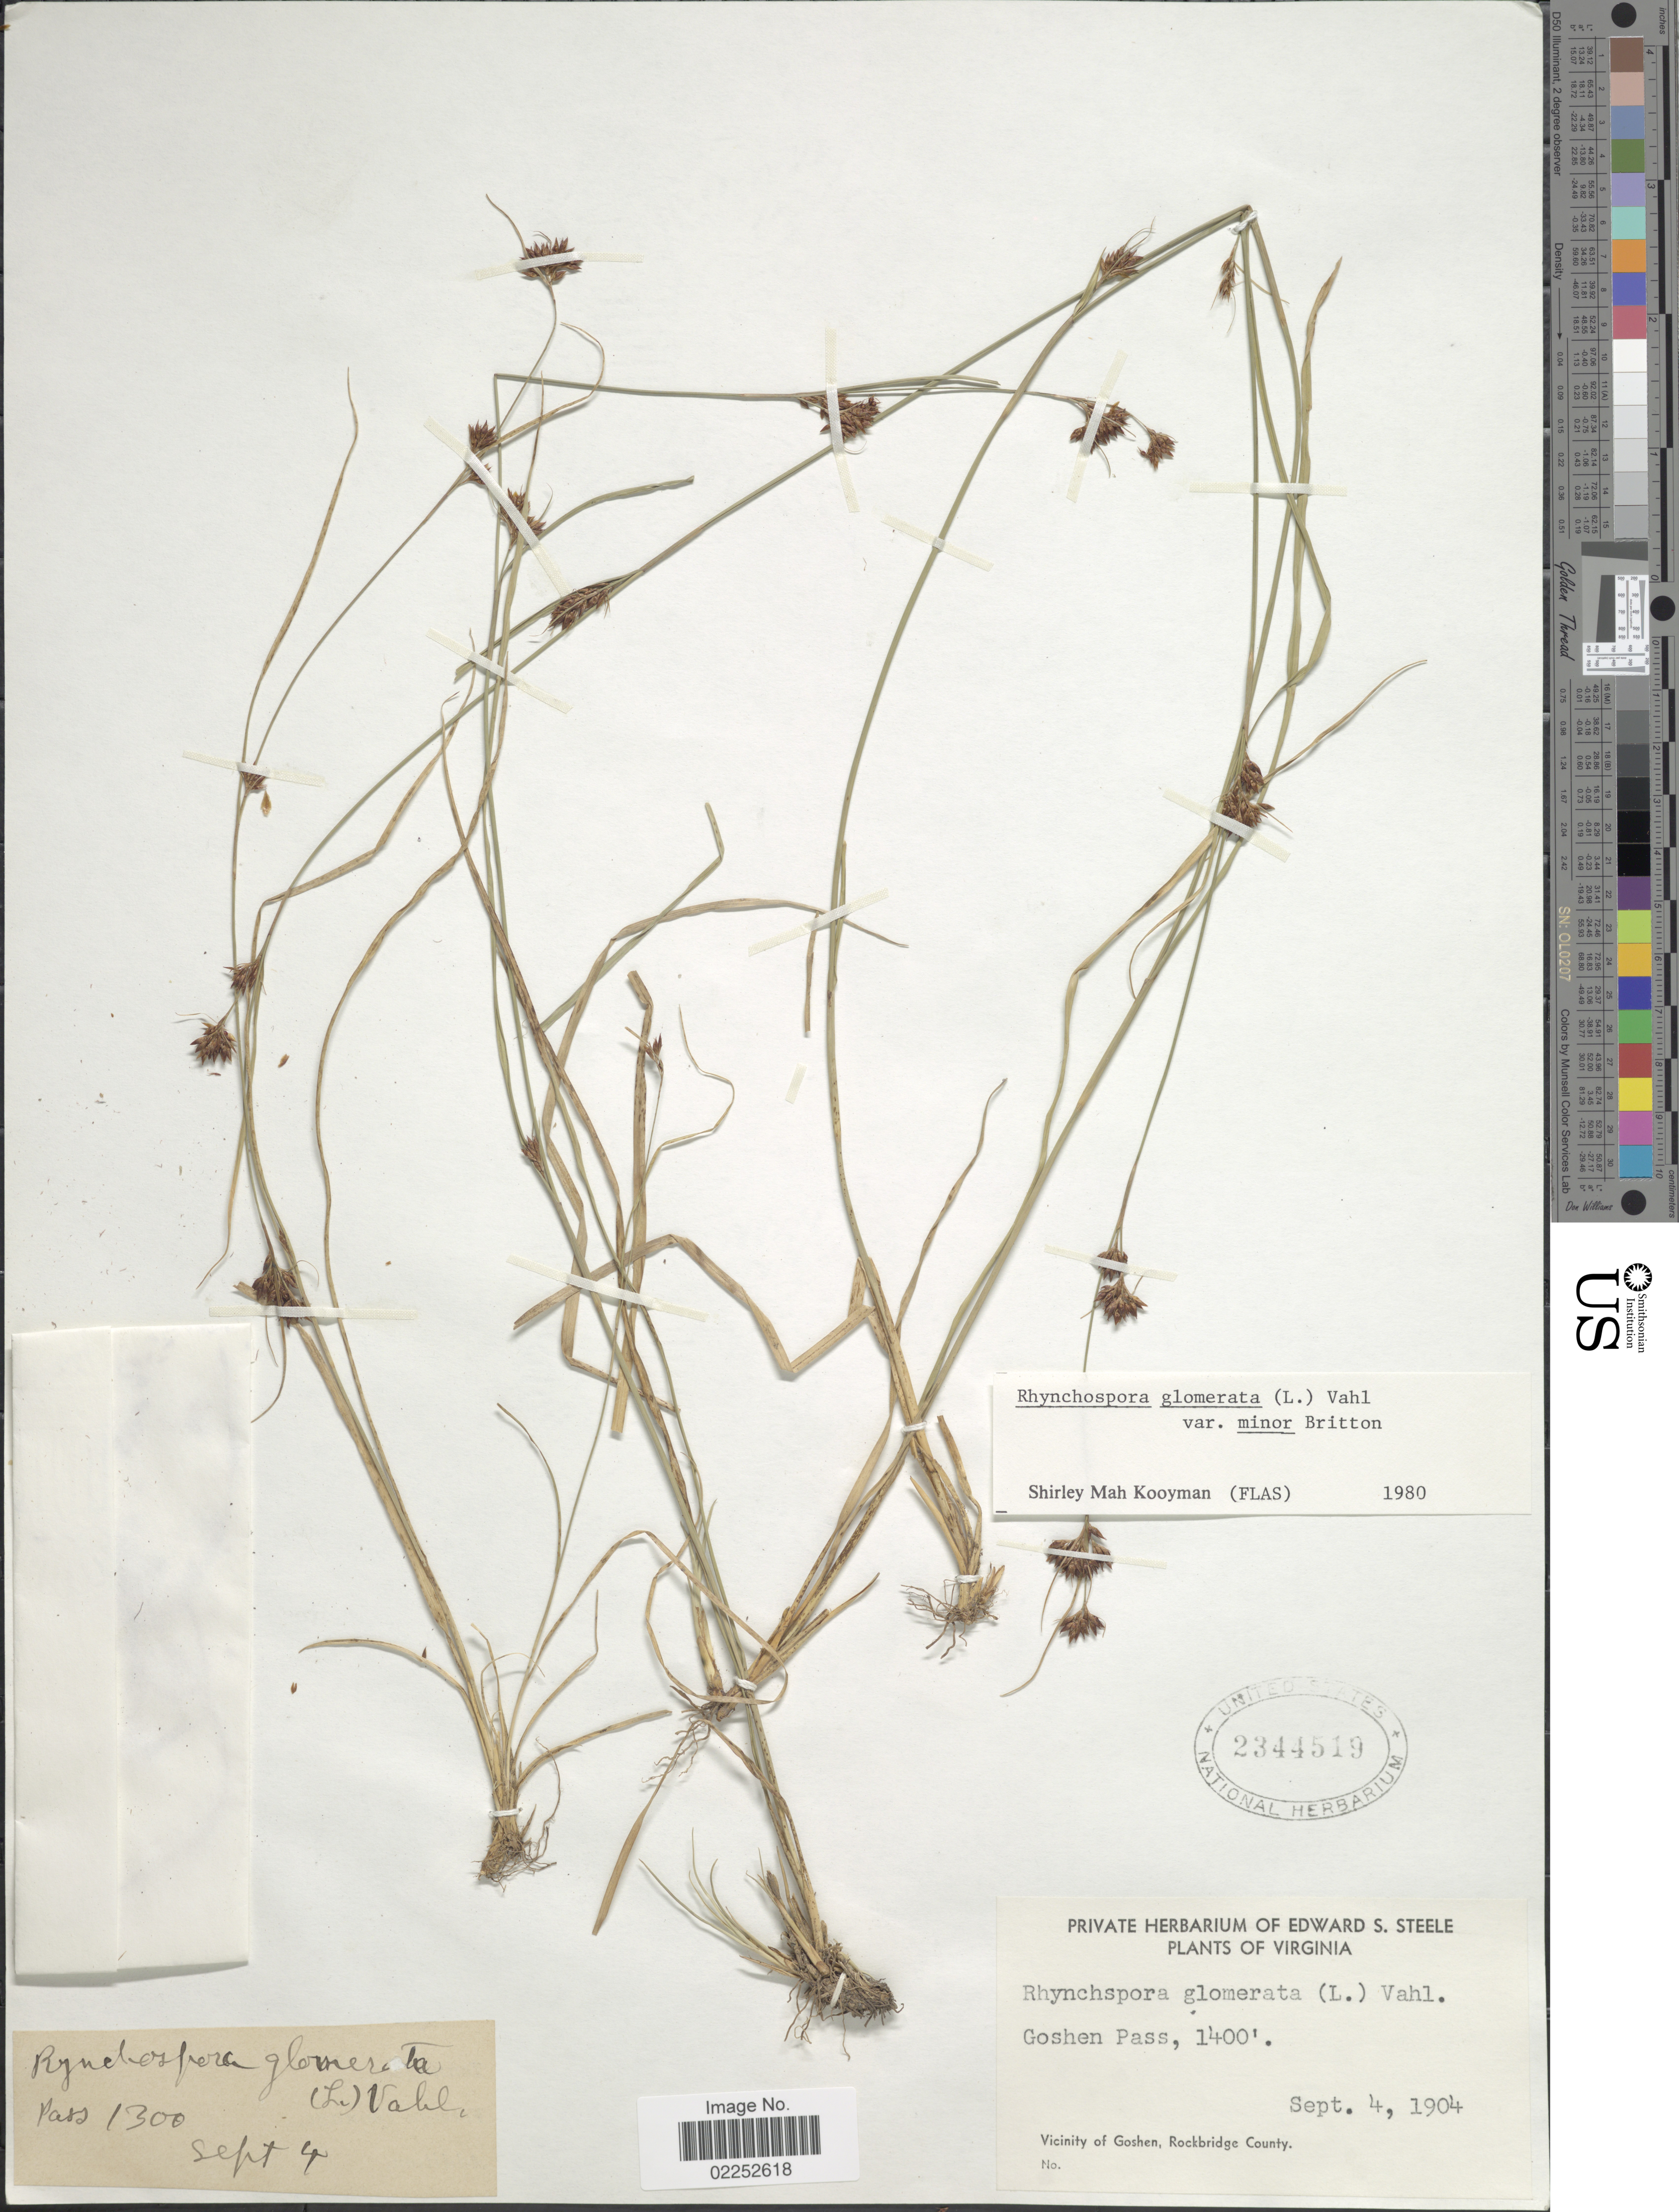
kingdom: Plantae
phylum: Tracheophyta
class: Liliopsida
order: Poales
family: Cyperaceae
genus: Rhynchospora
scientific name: Rhynchospora capitellata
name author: (Michx.) Vahl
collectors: ex herb. Edward S. Steele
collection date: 1904-09-04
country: United States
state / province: Virginia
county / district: Rockbridge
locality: Goshen Pass, Vicinity of Goshen, Rockbridge County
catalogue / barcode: US 2344519